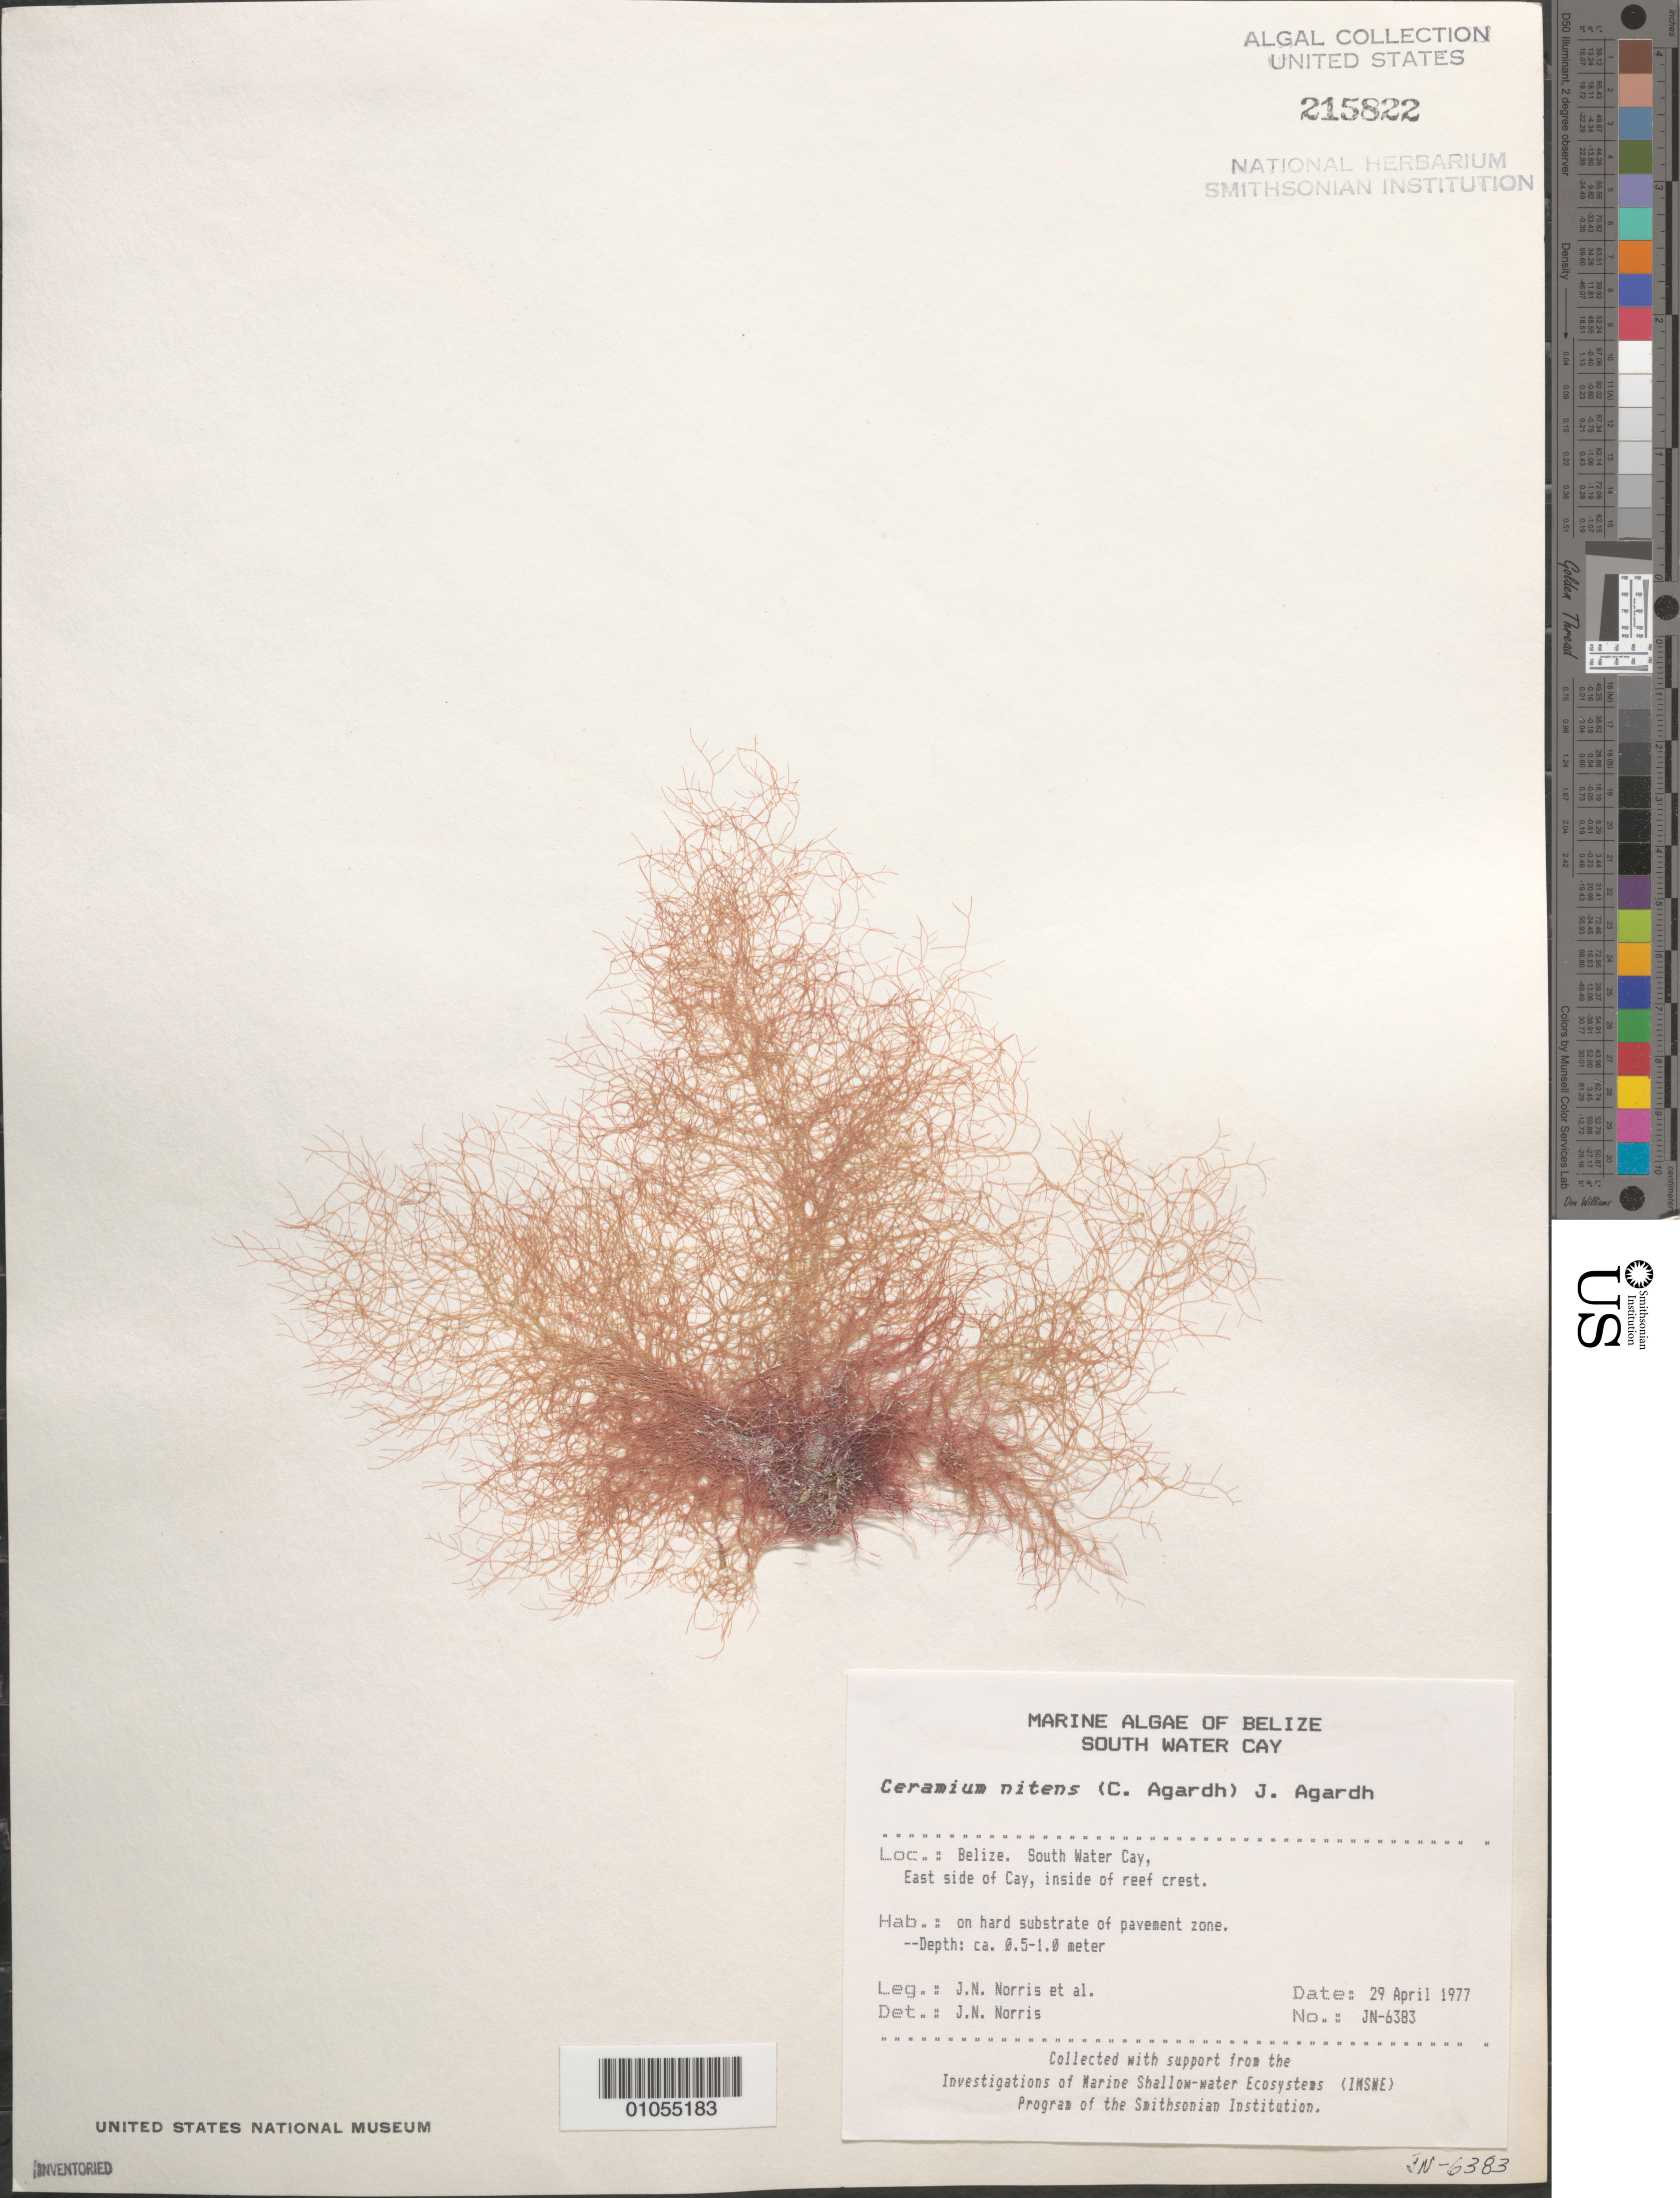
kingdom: Plantae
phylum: Rhodophyta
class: Florideophyceae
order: Ceramiales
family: Ceramiaceae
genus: Ceramium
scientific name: Ceramium nitens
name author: (C. Agardh) J. Agardh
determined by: Norris, James N.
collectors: J. N. Norris, K. E. Bucher, W. Fenical & O. McConnell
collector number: JN-6383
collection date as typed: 29 Apr 1977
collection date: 1977-04-29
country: Belize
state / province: Stann Creek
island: South Water Cay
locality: East side of cay, lagoon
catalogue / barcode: US 215822